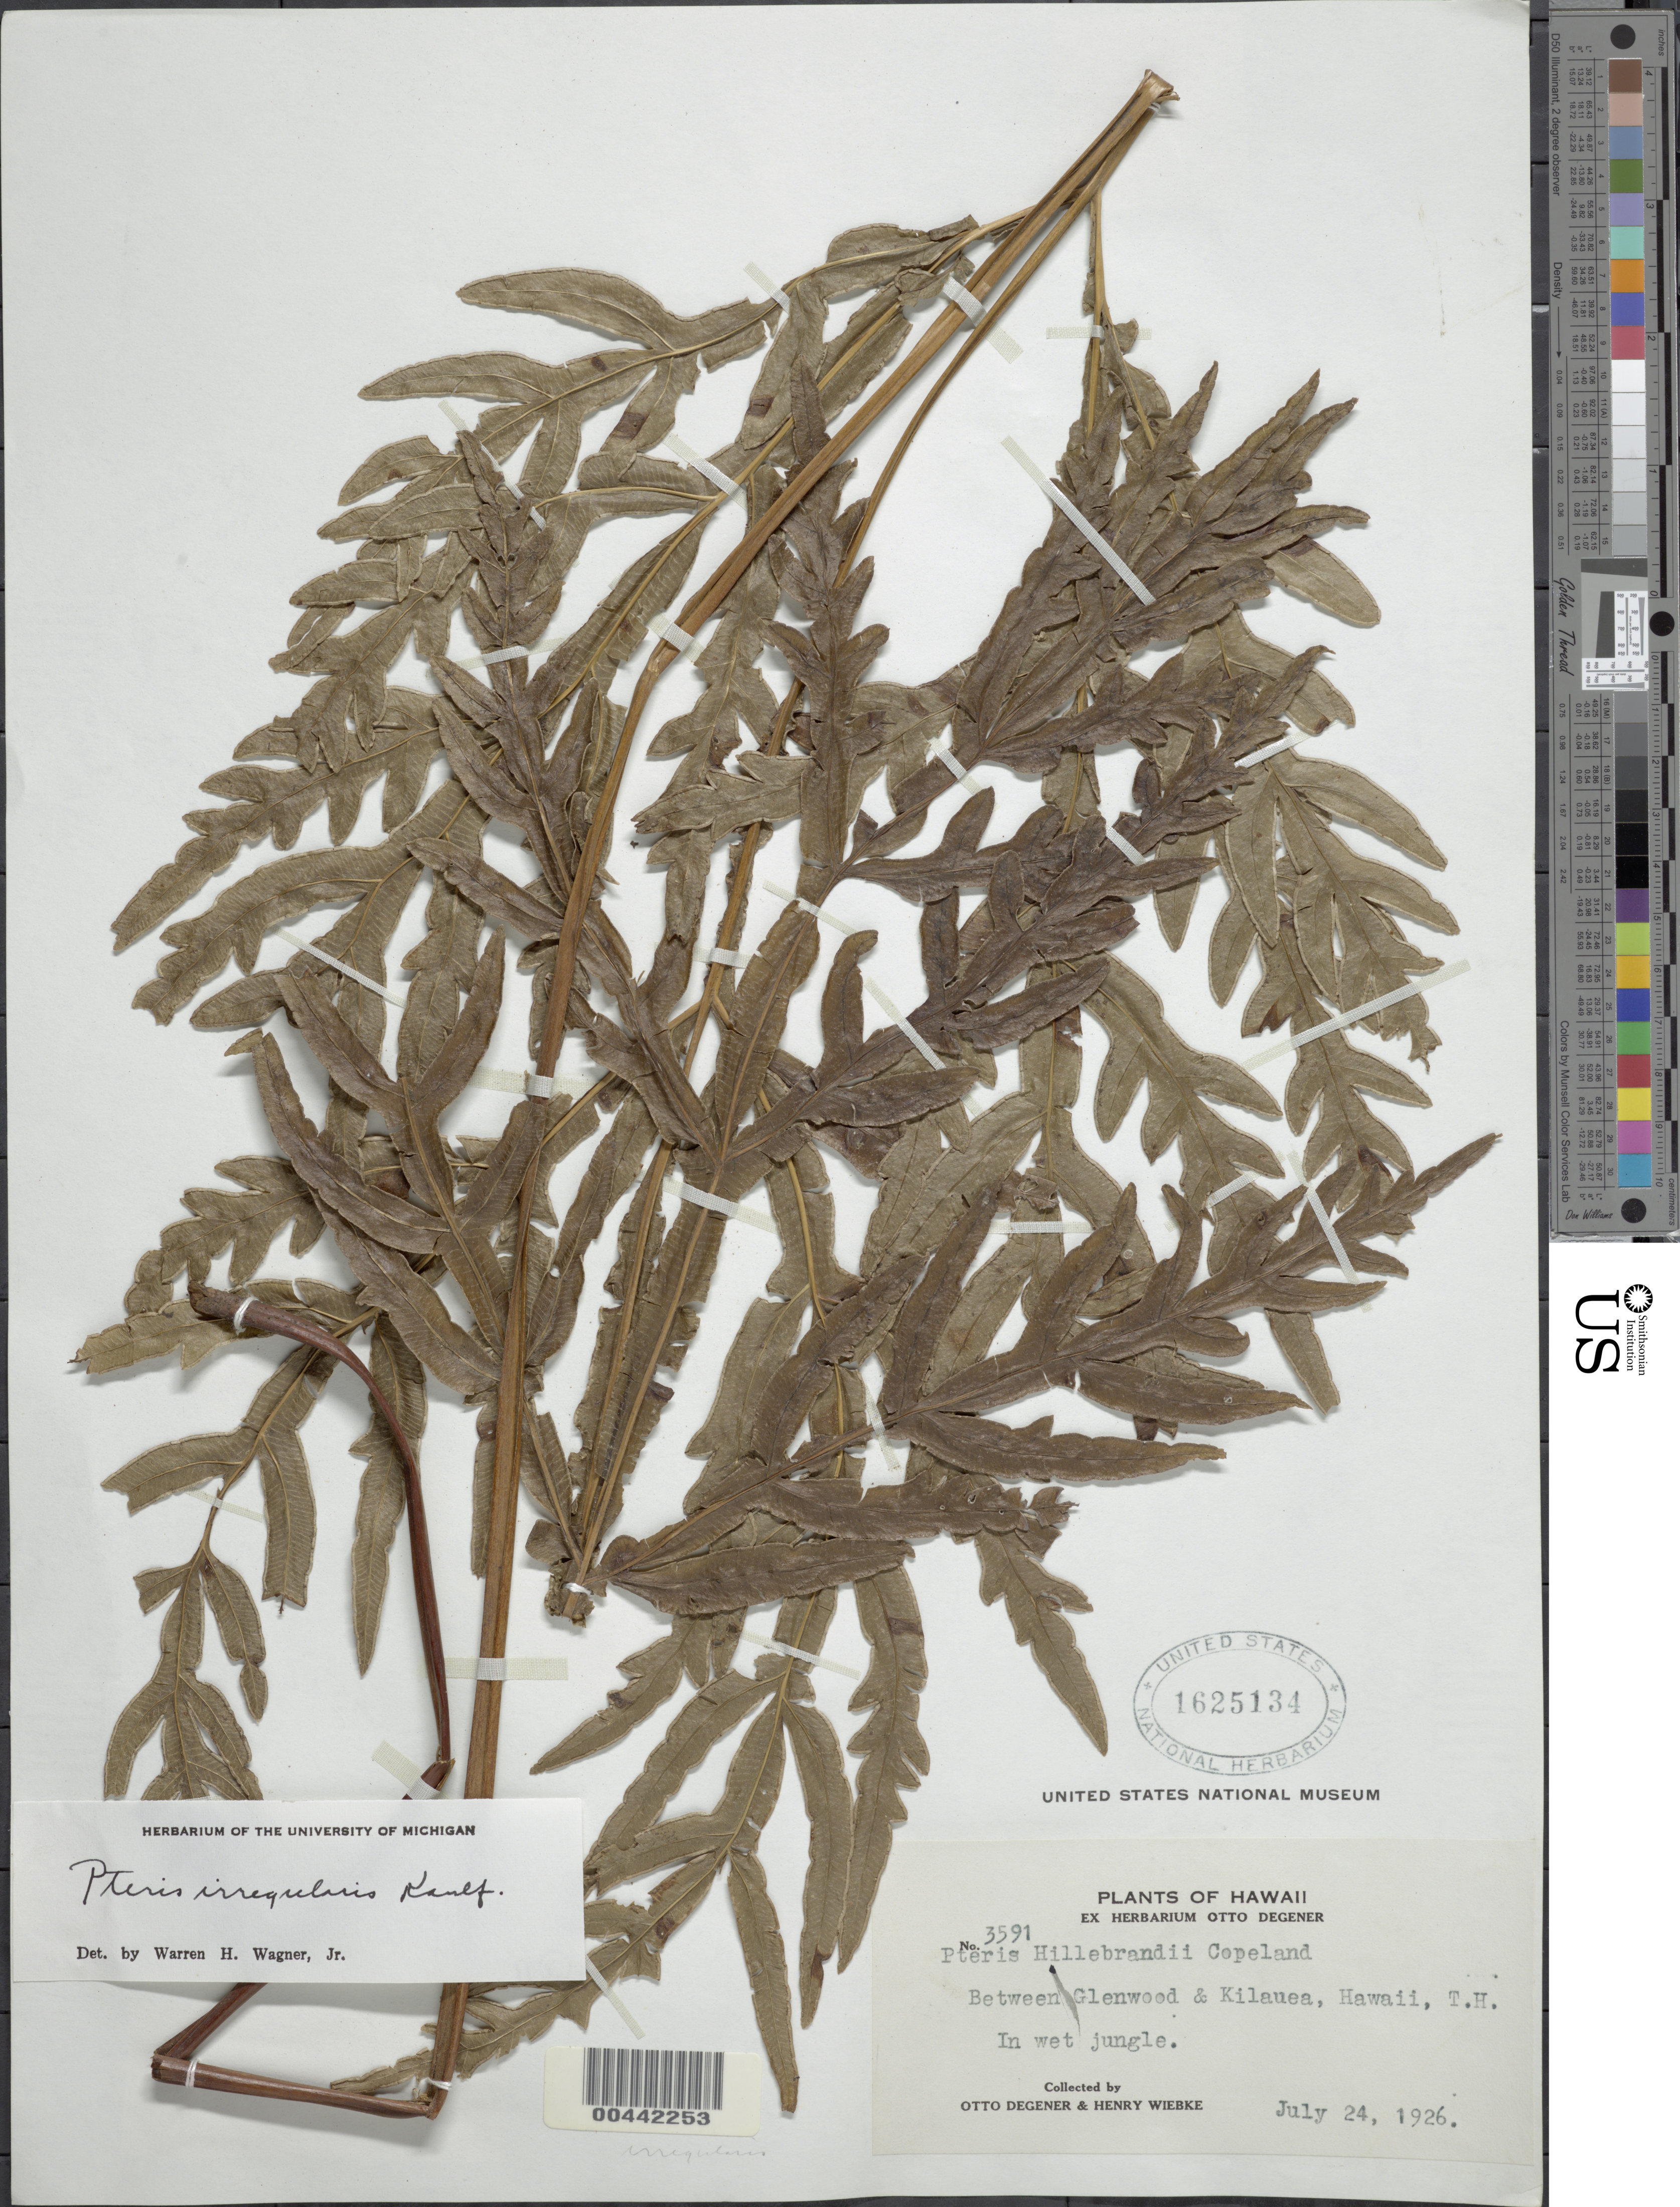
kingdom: Plantae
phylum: Tracheophyta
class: Polypodiopsida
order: Polypodiales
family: Pteridaceae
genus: Pteris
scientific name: Pteris irregularis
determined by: Wagner, W. H.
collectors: O. Degener & H. Wiebke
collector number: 3591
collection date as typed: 24 Jul 1926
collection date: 1926-07-24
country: United States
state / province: Hawaii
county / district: Hawaii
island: Hawaii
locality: Between Glenwood and Kilauea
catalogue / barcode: US 1625134